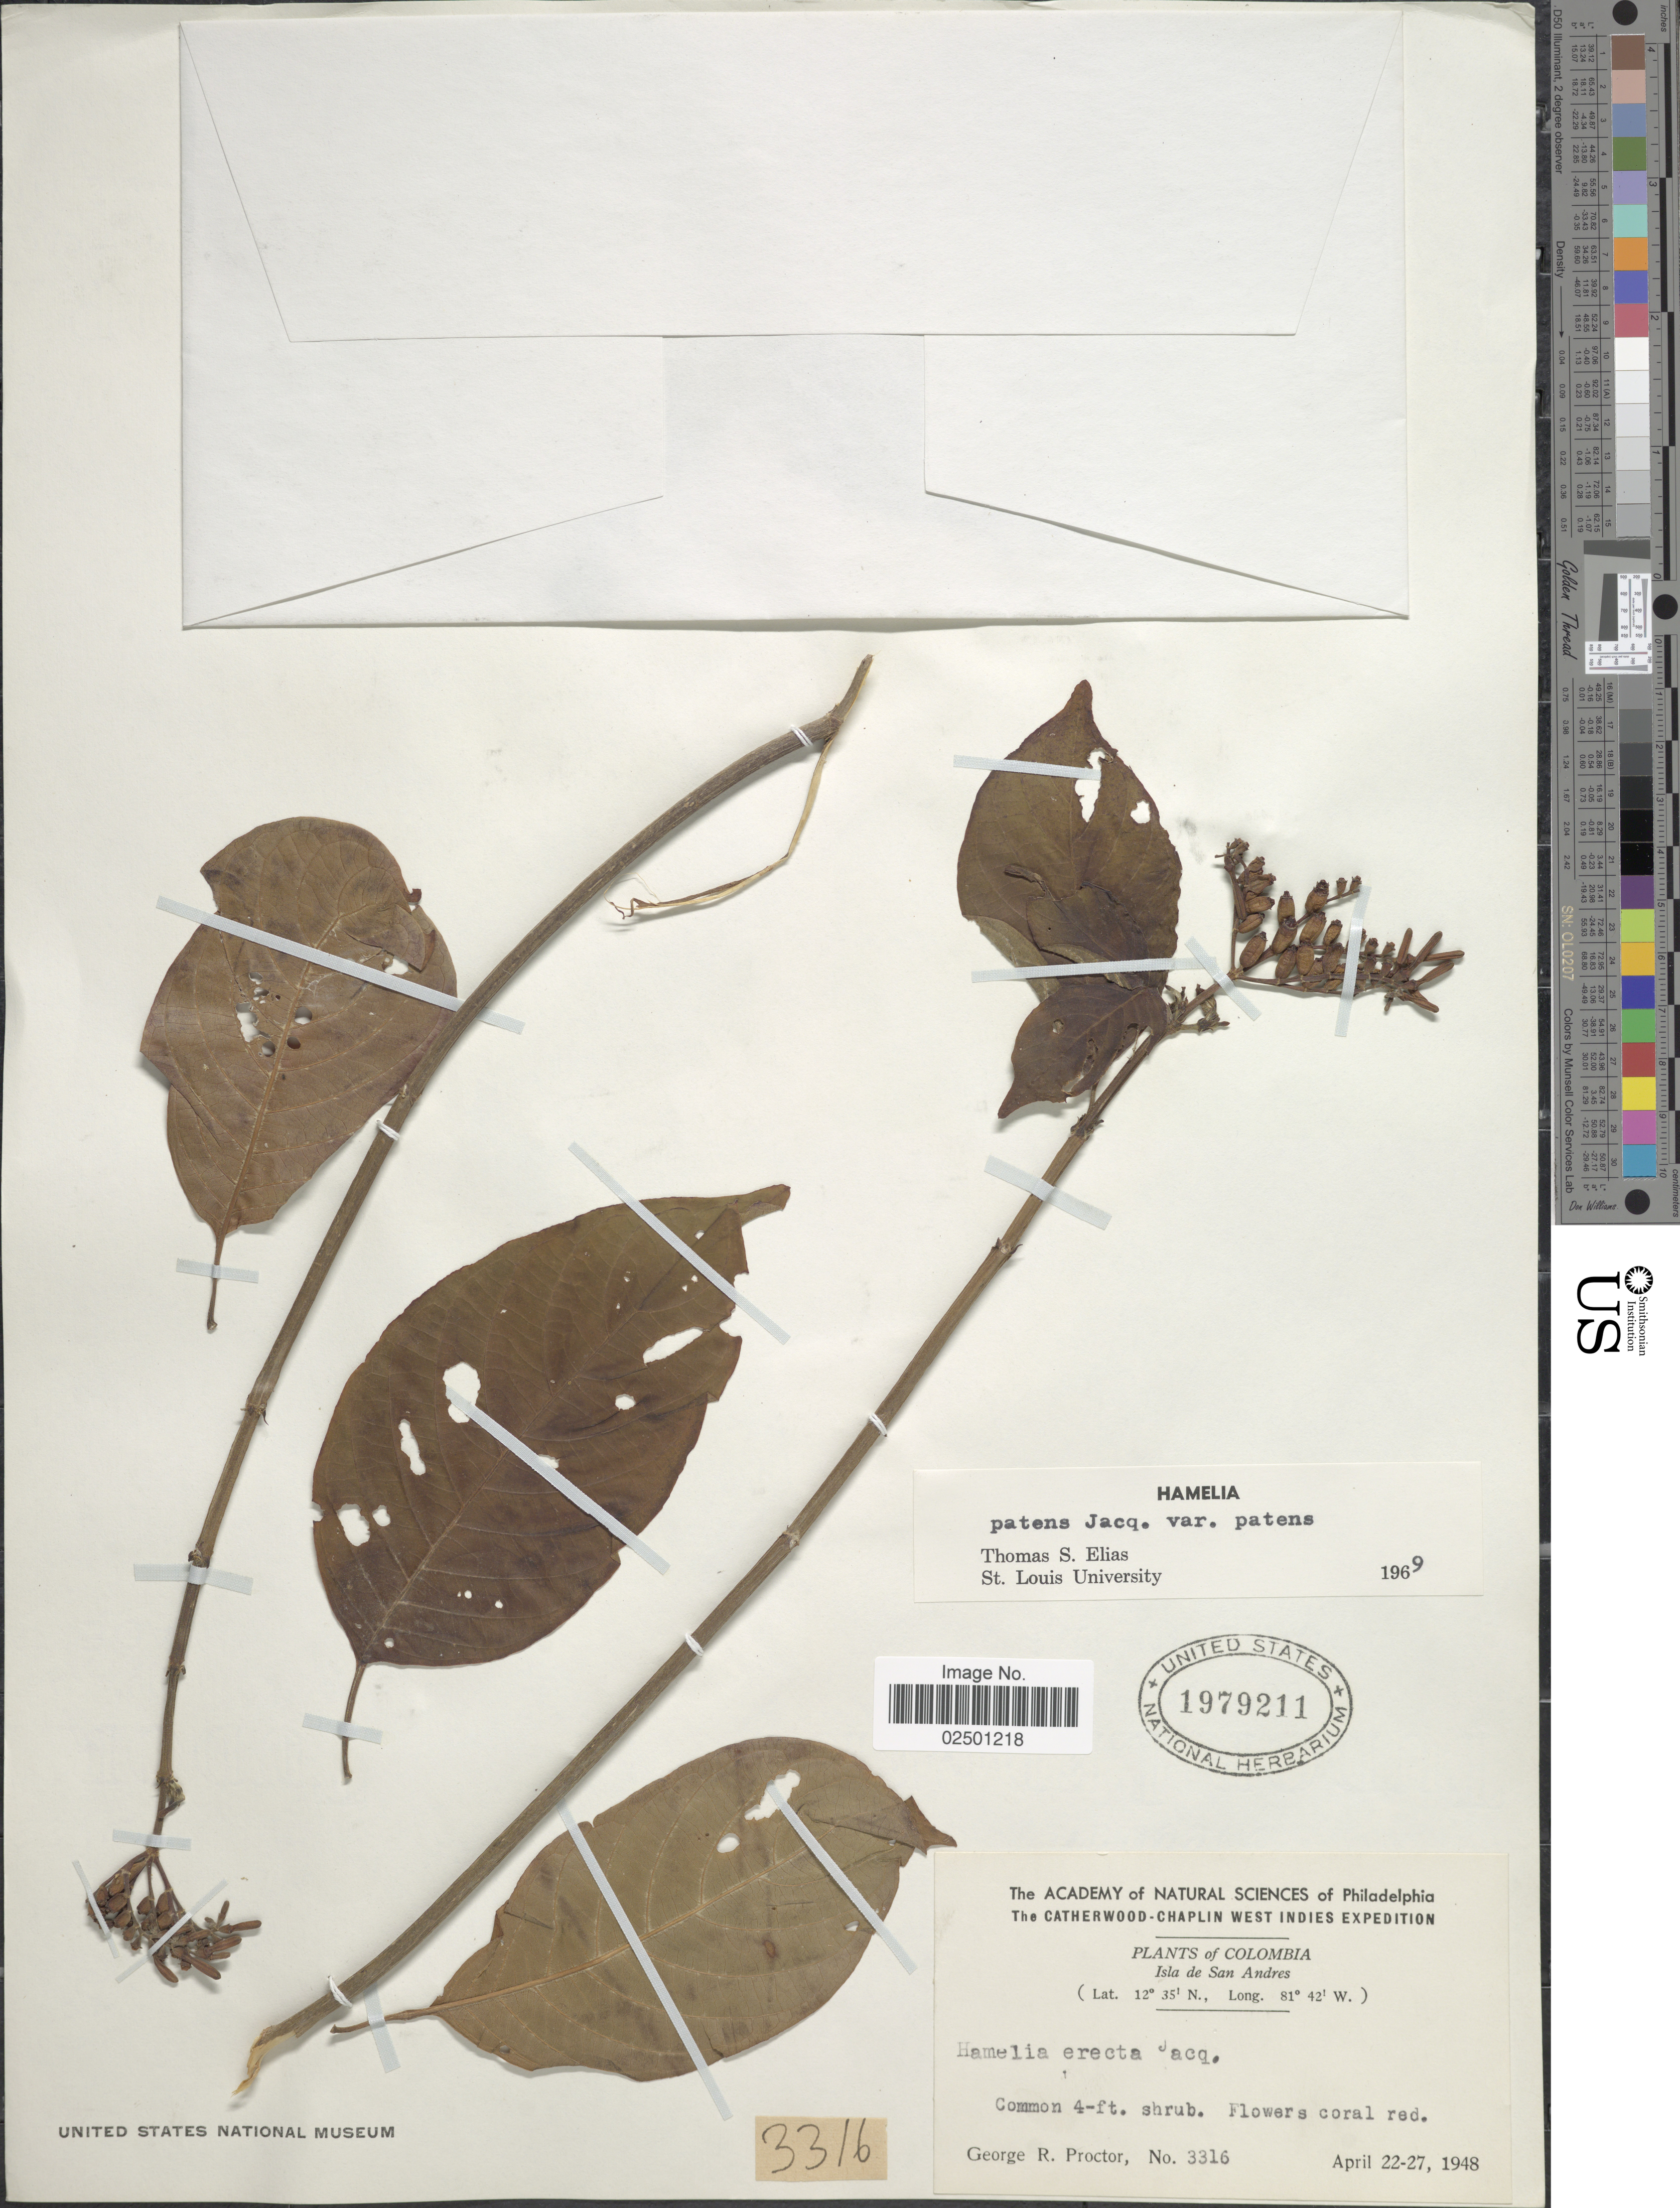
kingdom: Plantae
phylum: Tracheophyta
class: Magnoliopsida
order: Gentianales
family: Rubiaceae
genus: Hamelia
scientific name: Hamelia patens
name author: Jacq.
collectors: G. R. Proctor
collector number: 3316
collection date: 1948-04-22/1948-04-27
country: Colombia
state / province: San Andres y Providencia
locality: Isla de San Andres.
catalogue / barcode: US 1979211